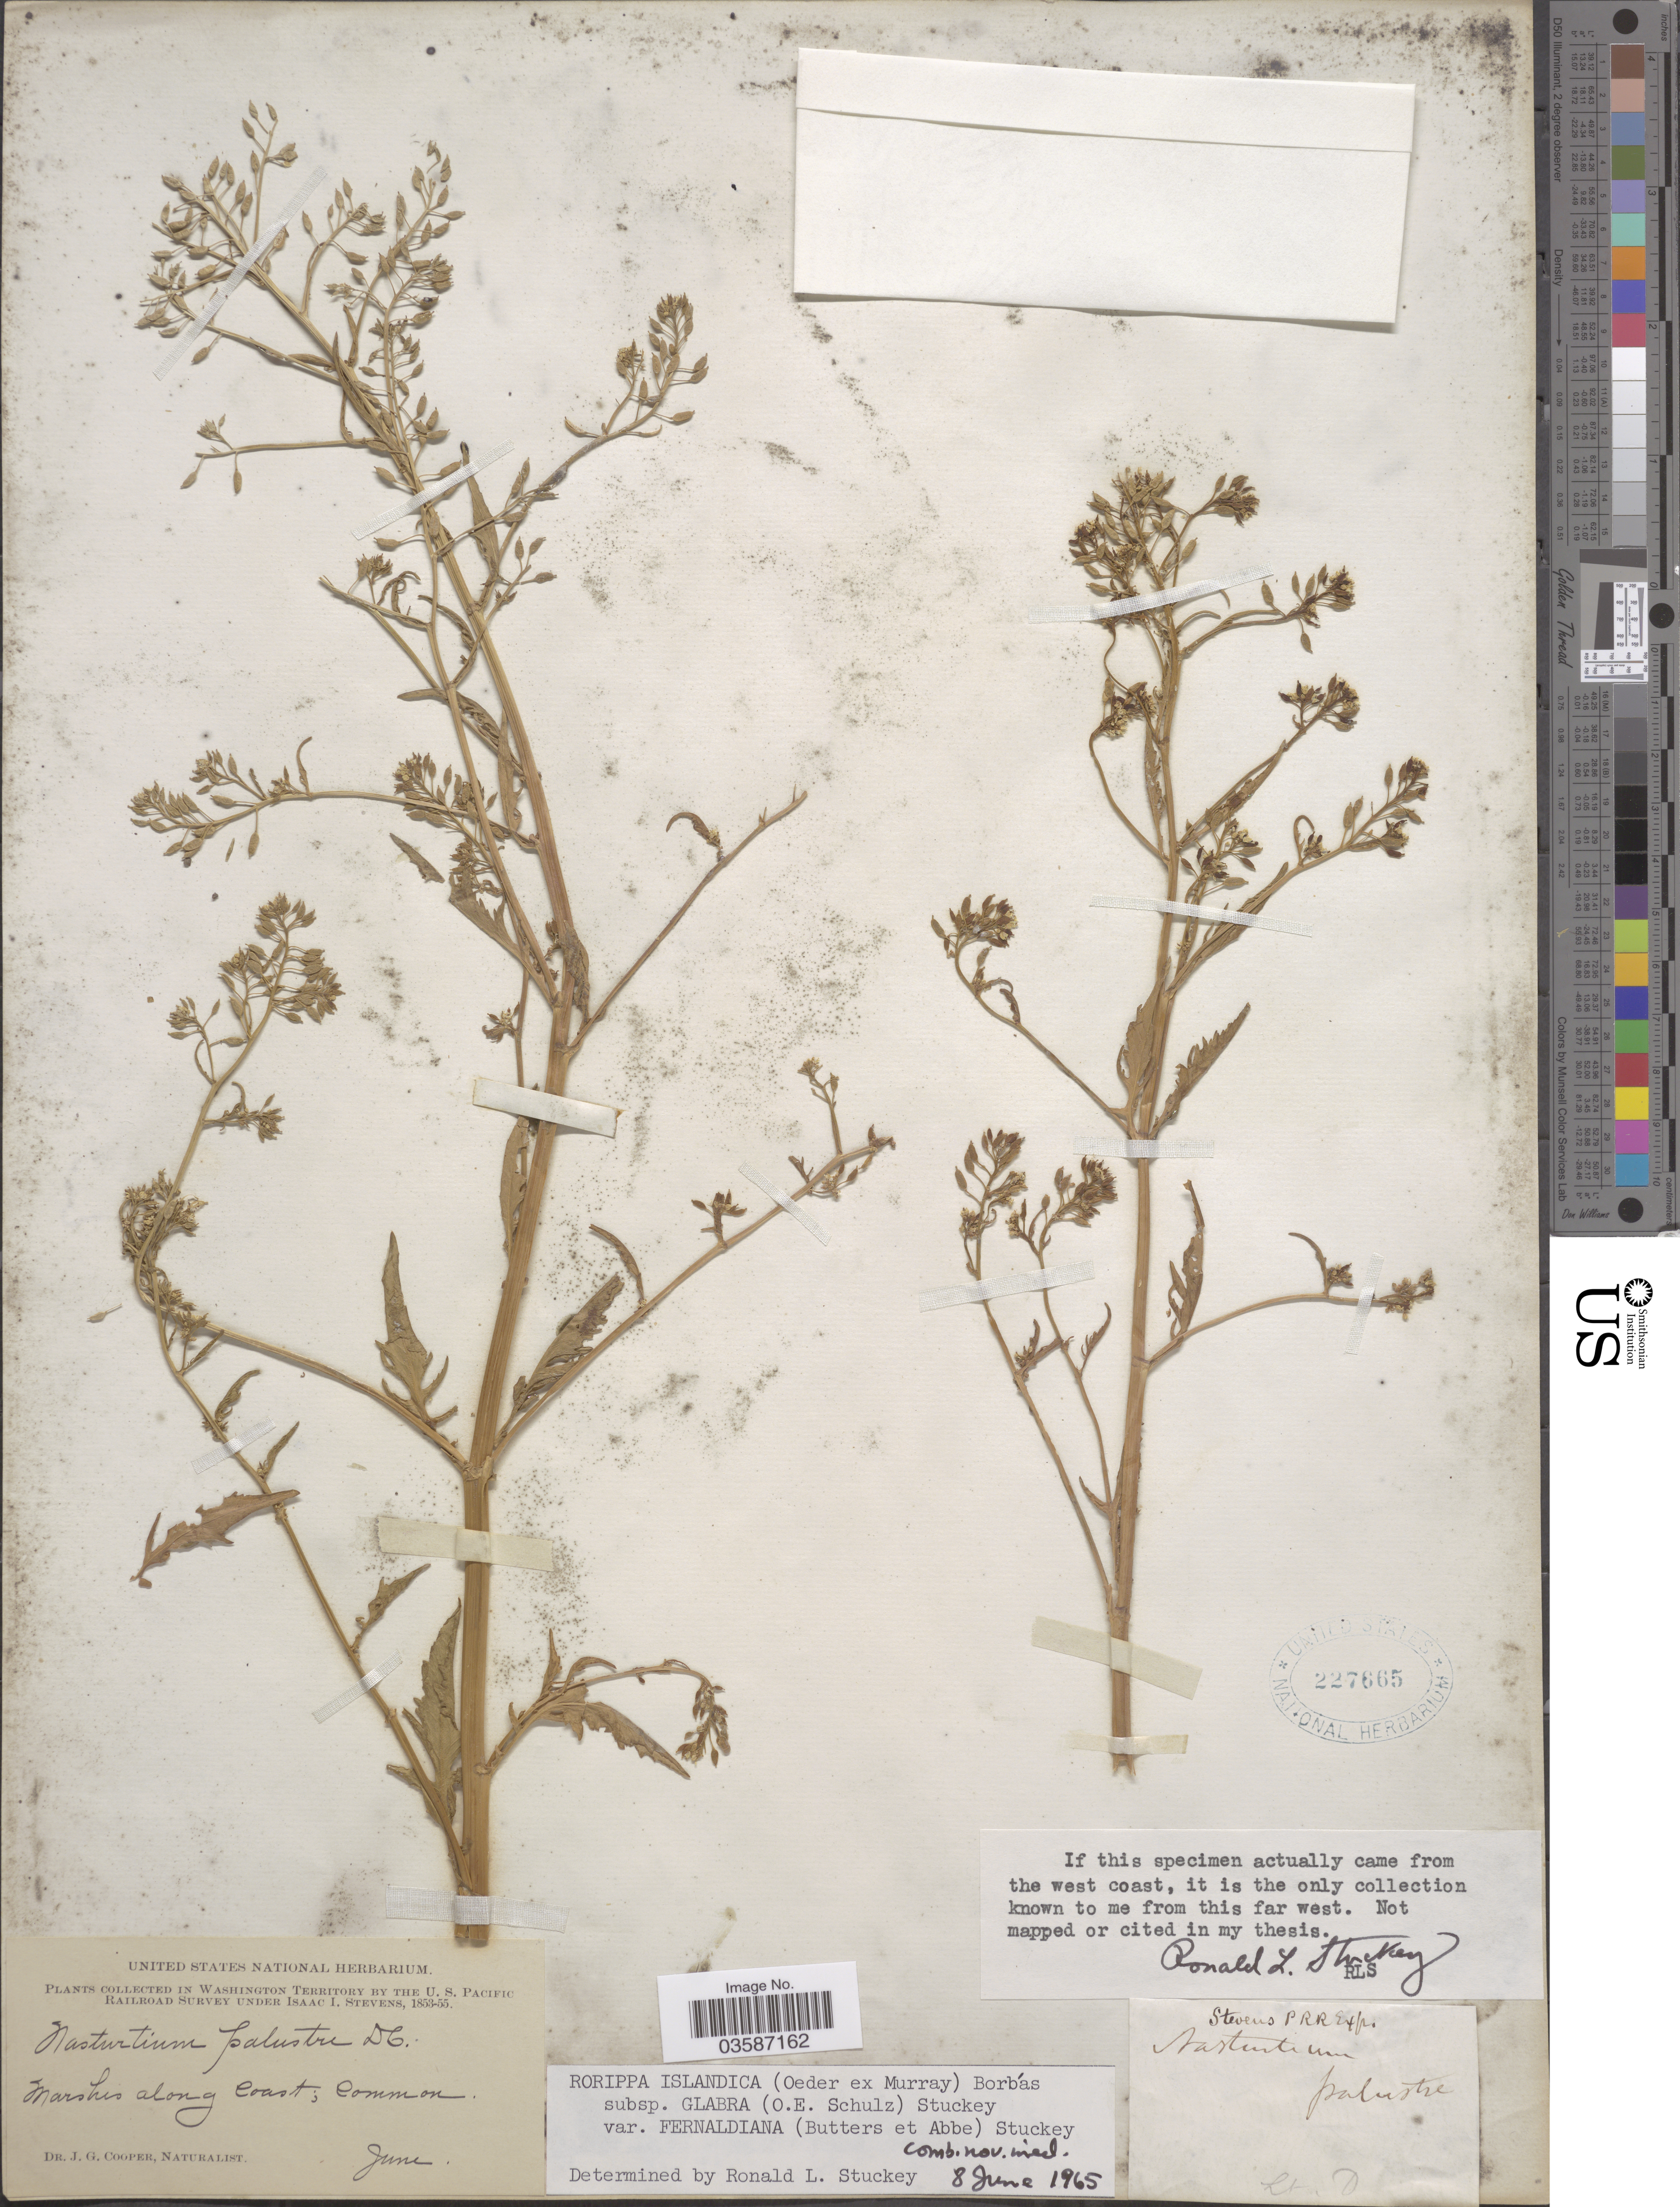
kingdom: Plantae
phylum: Tracheophyta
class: Magnoliopsida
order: Brassicales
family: Brassicaceae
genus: Rorippa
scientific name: Rorippa islandica var. fernaldiana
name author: Butters & Abbe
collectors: J. G. Cooper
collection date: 1853-06/1855-06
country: United States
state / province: Washington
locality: Marshes along coast.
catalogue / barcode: US 227665